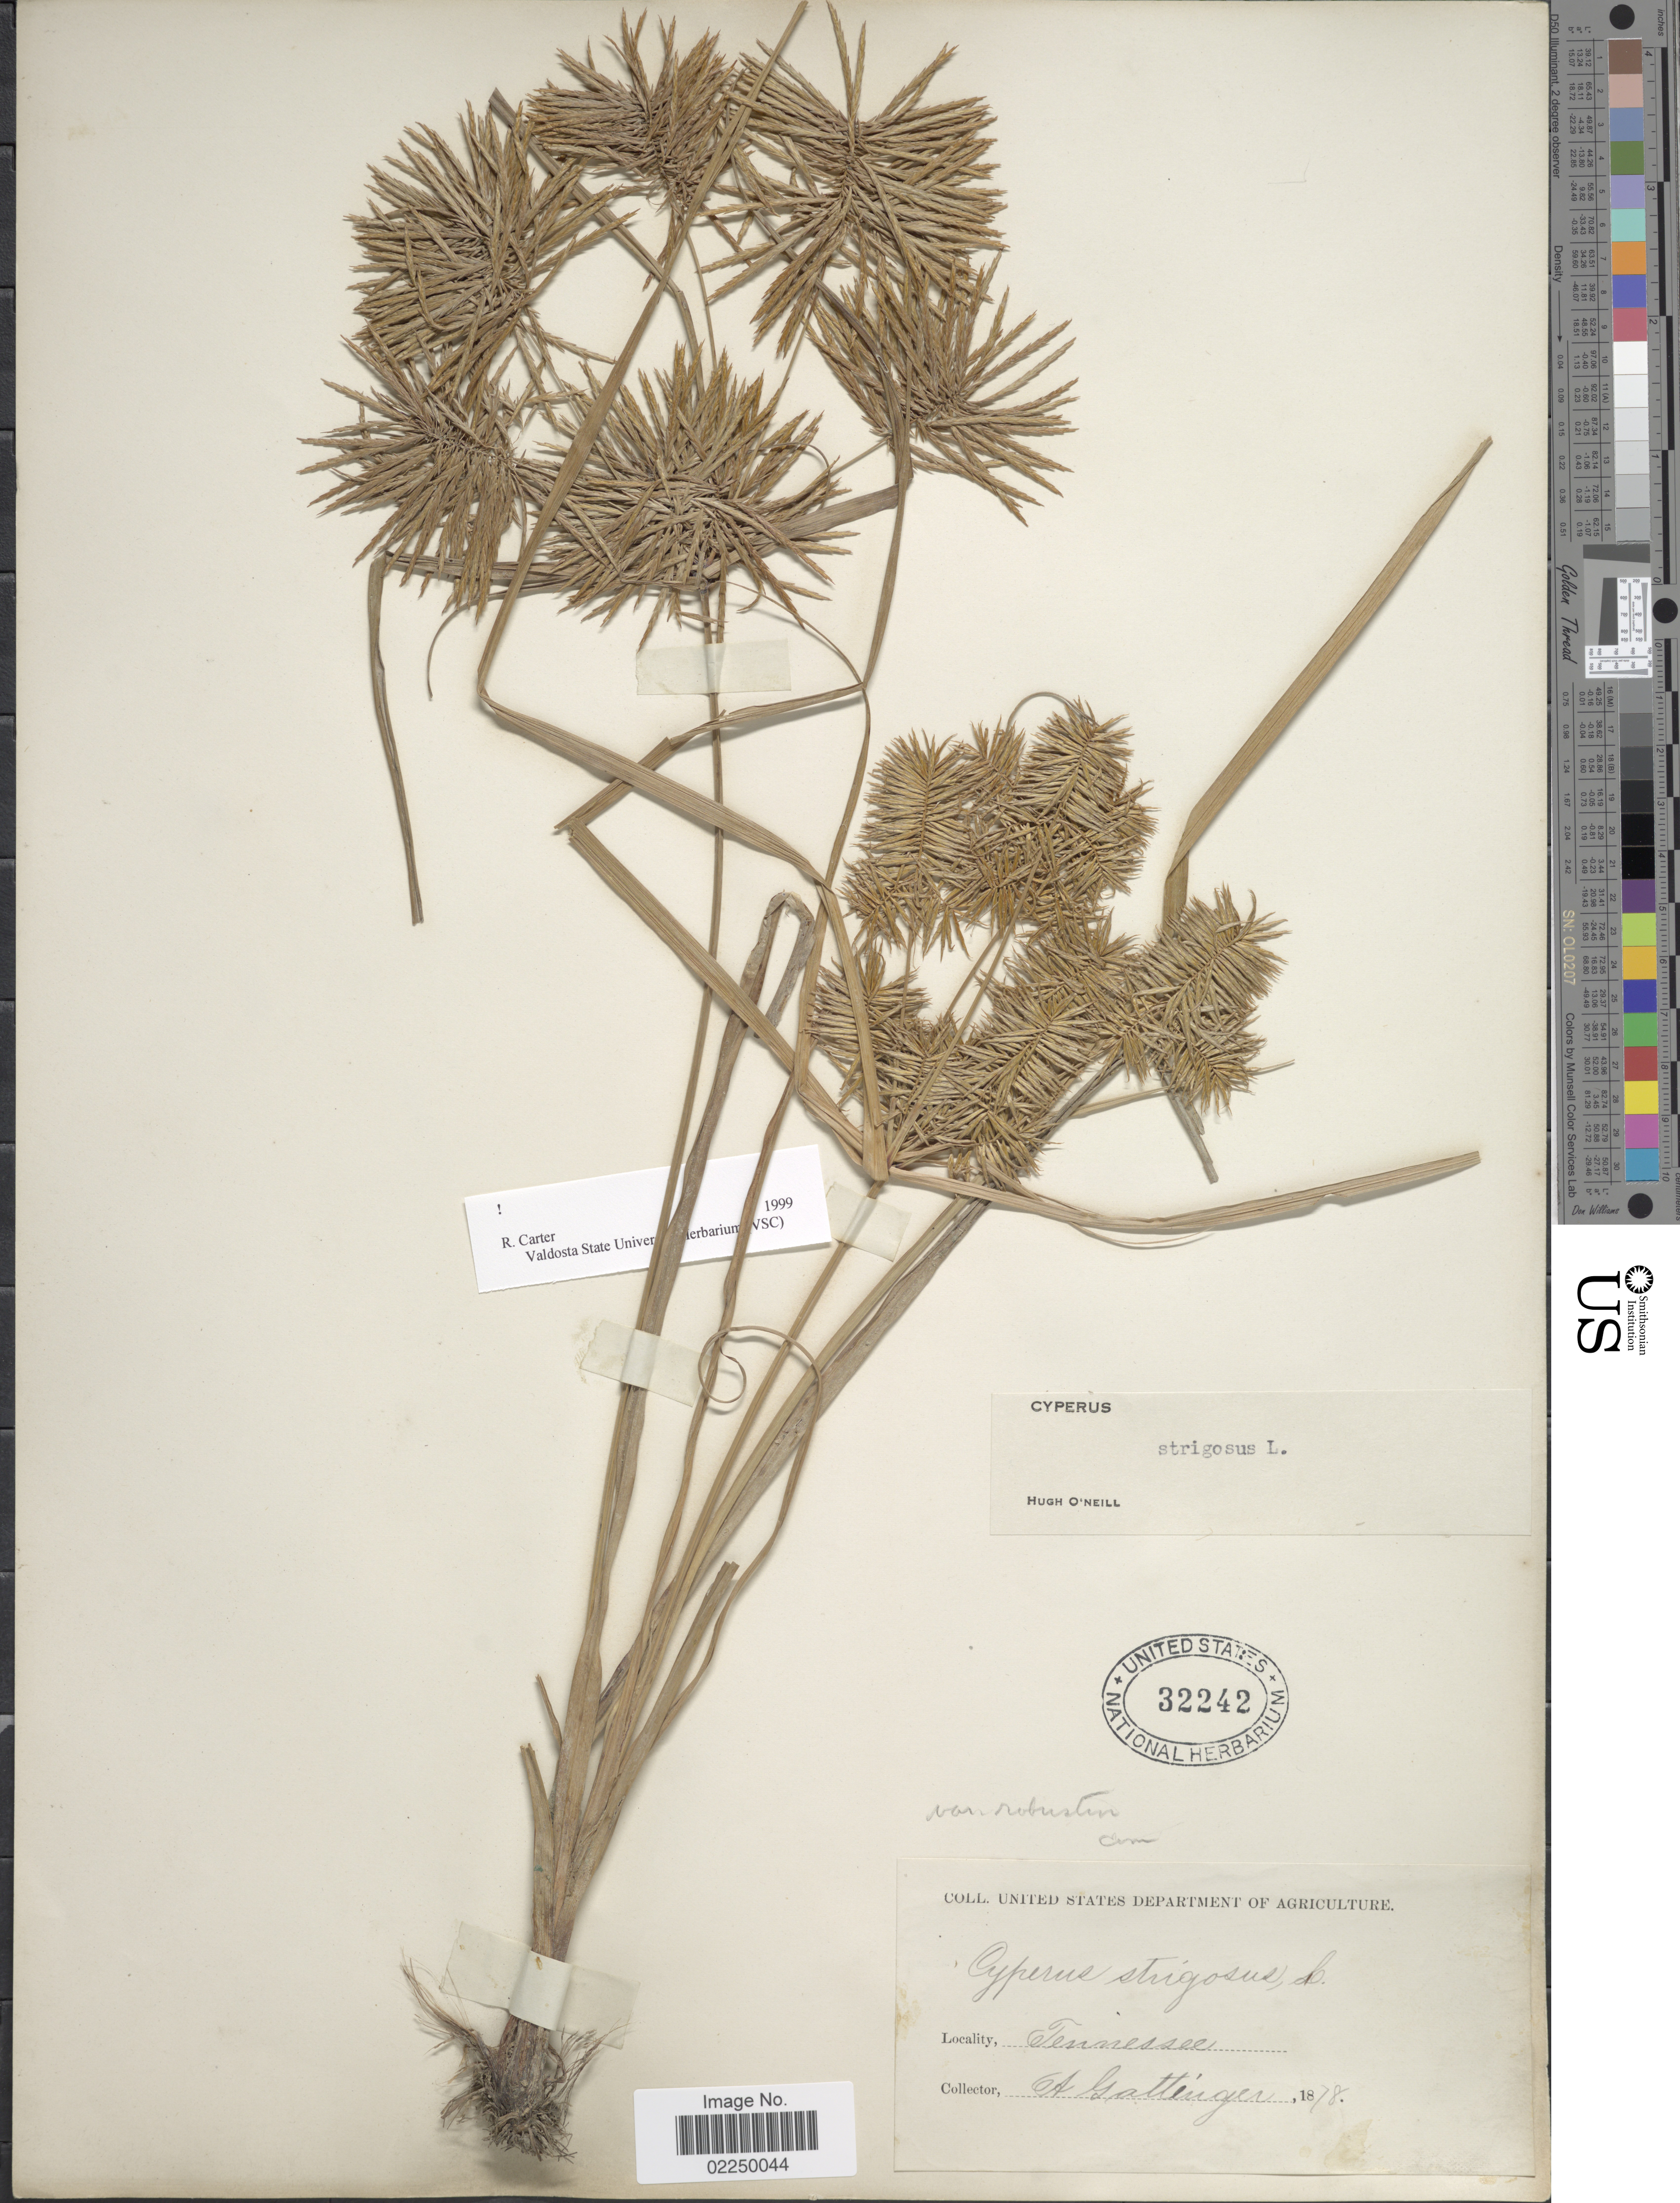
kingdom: Plantae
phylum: Tracheophyta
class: Liliopsida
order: Poales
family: Cyperaceae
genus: Cyperus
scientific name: Cyperus strigosus L.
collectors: A. Gattinger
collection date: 1878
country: United States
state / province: Tennessee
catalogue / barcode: US 32242